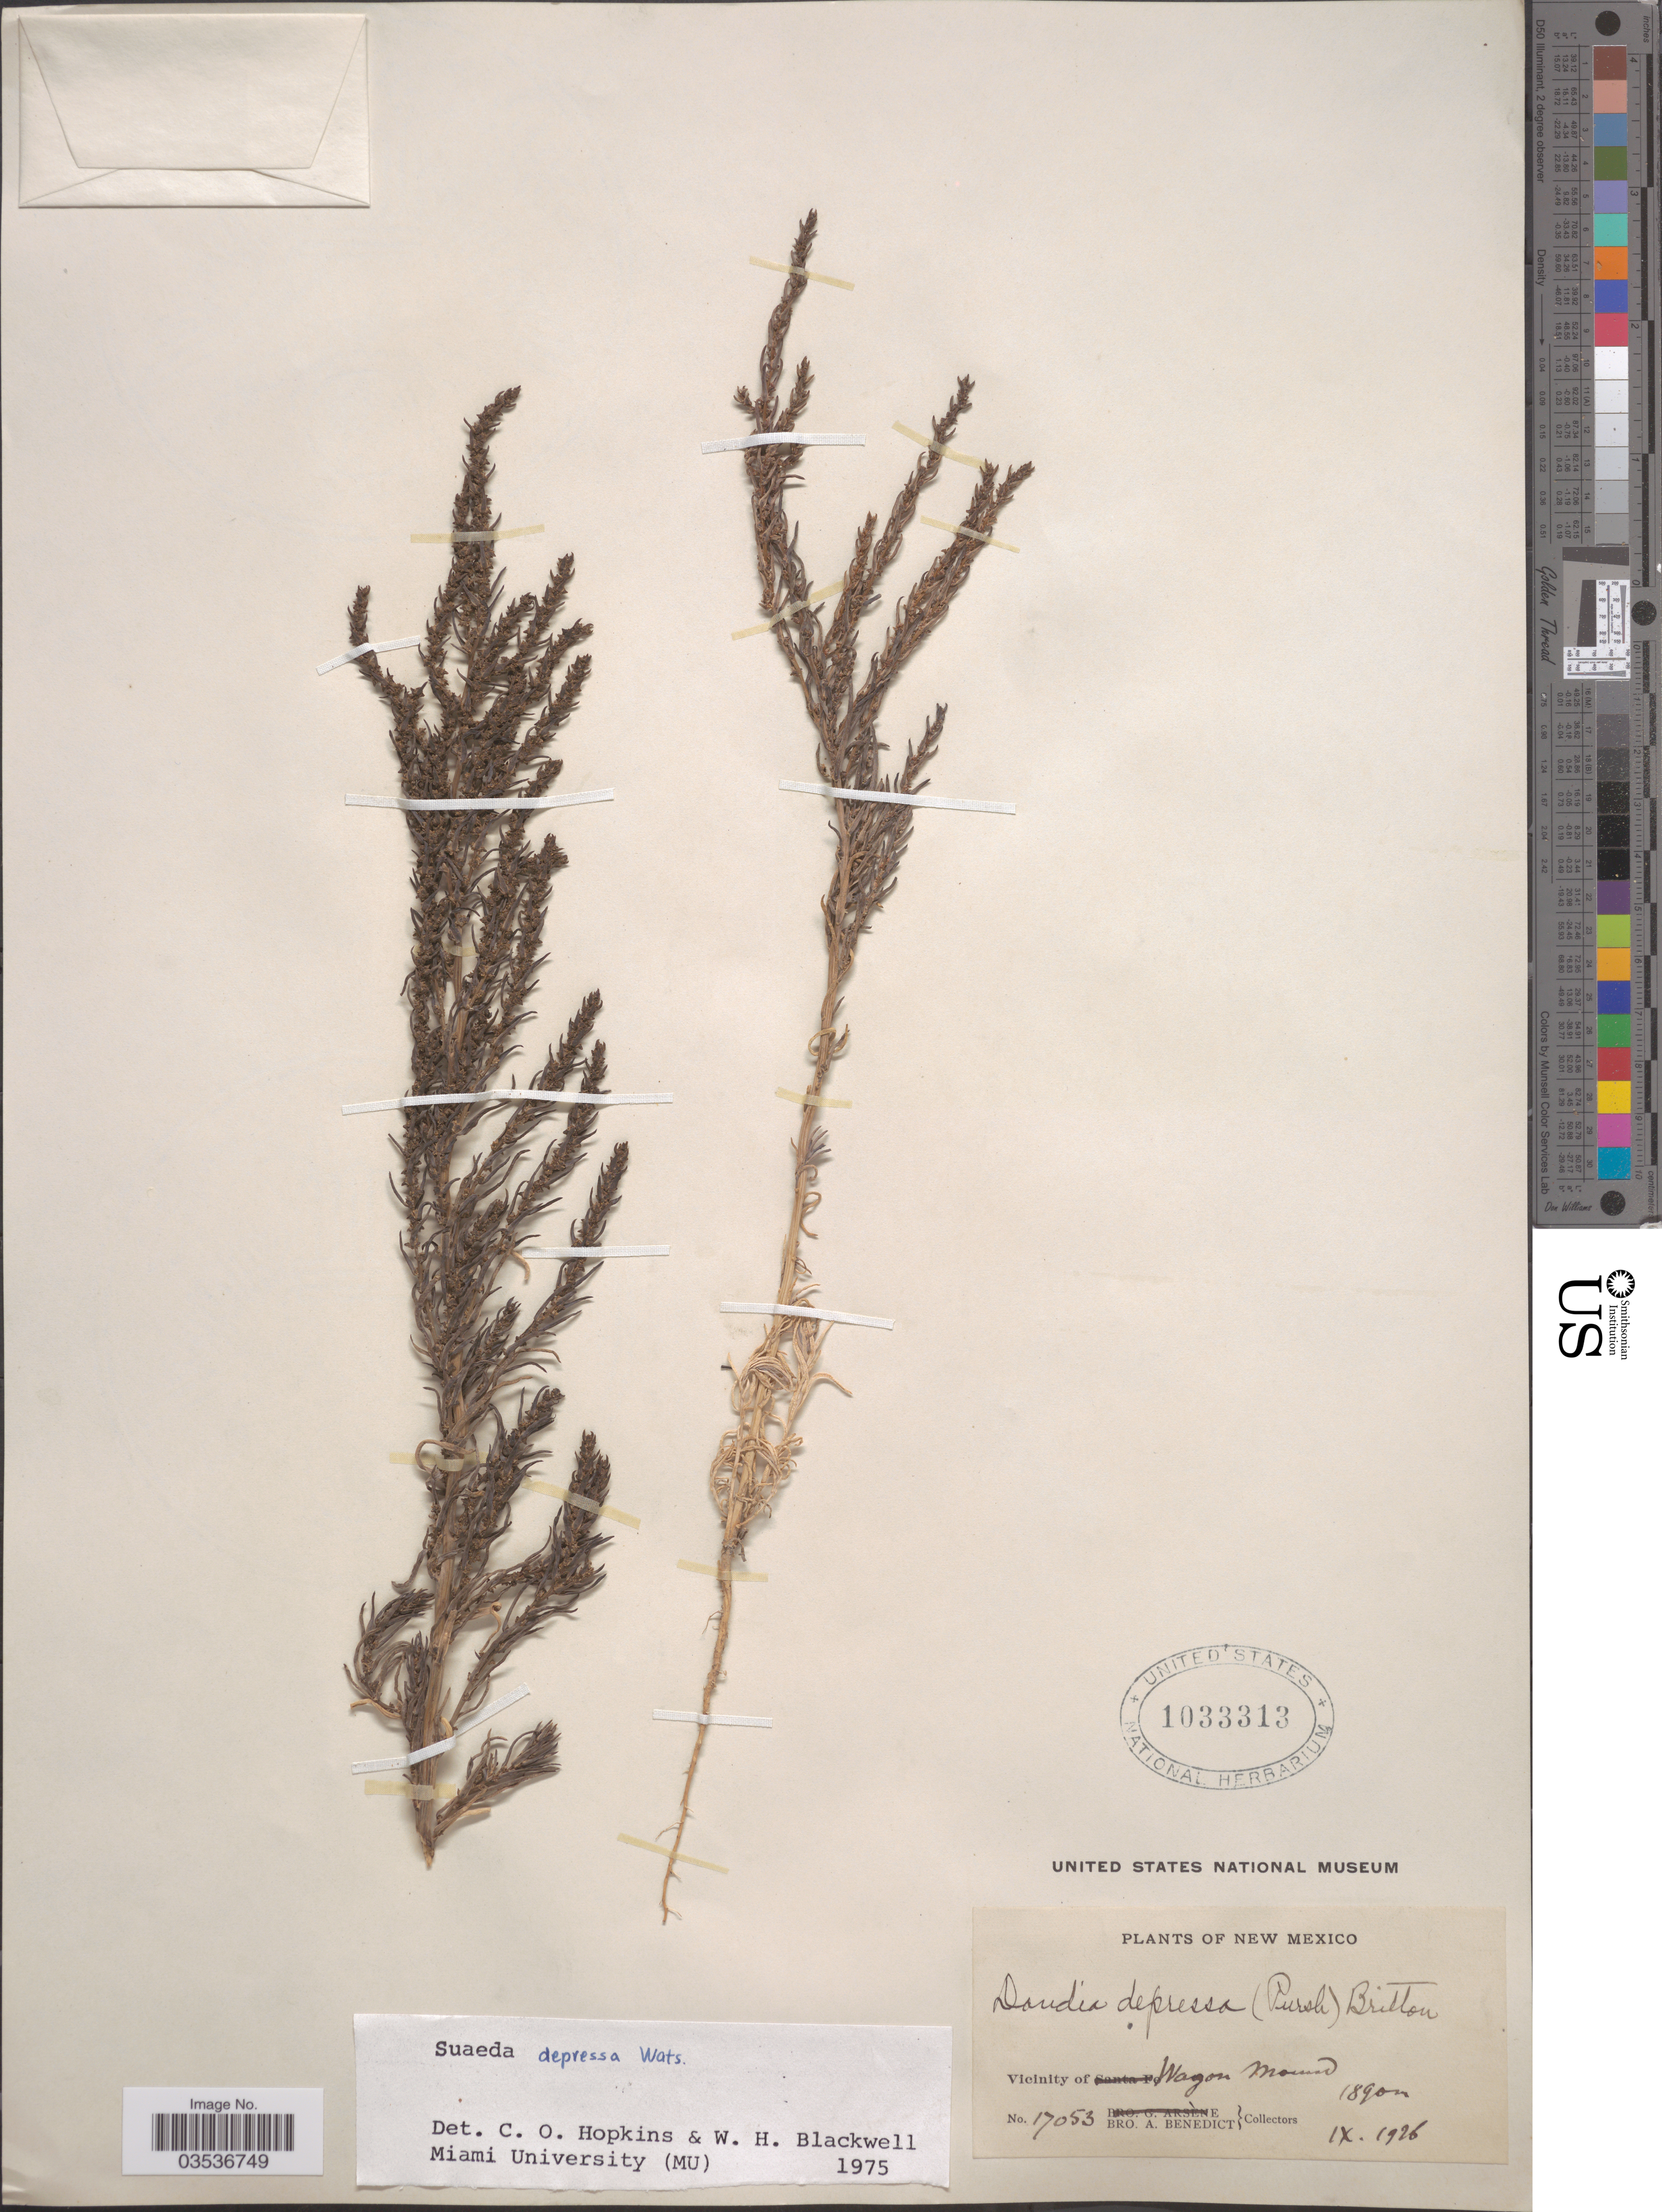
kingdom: Plantae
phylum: Tracheophyta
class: Magnoliopsida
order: Caryophyllales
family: Amaranthaceae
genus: Suaeda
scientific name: Suaeda depressa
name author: (Pursh) S. Watson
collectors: Bro. Benedict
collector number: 17053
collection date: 1926-09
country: United States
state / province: New Mexico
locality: Vicinity of Wagon Mound.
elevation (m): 1890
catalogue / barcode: US 1033313